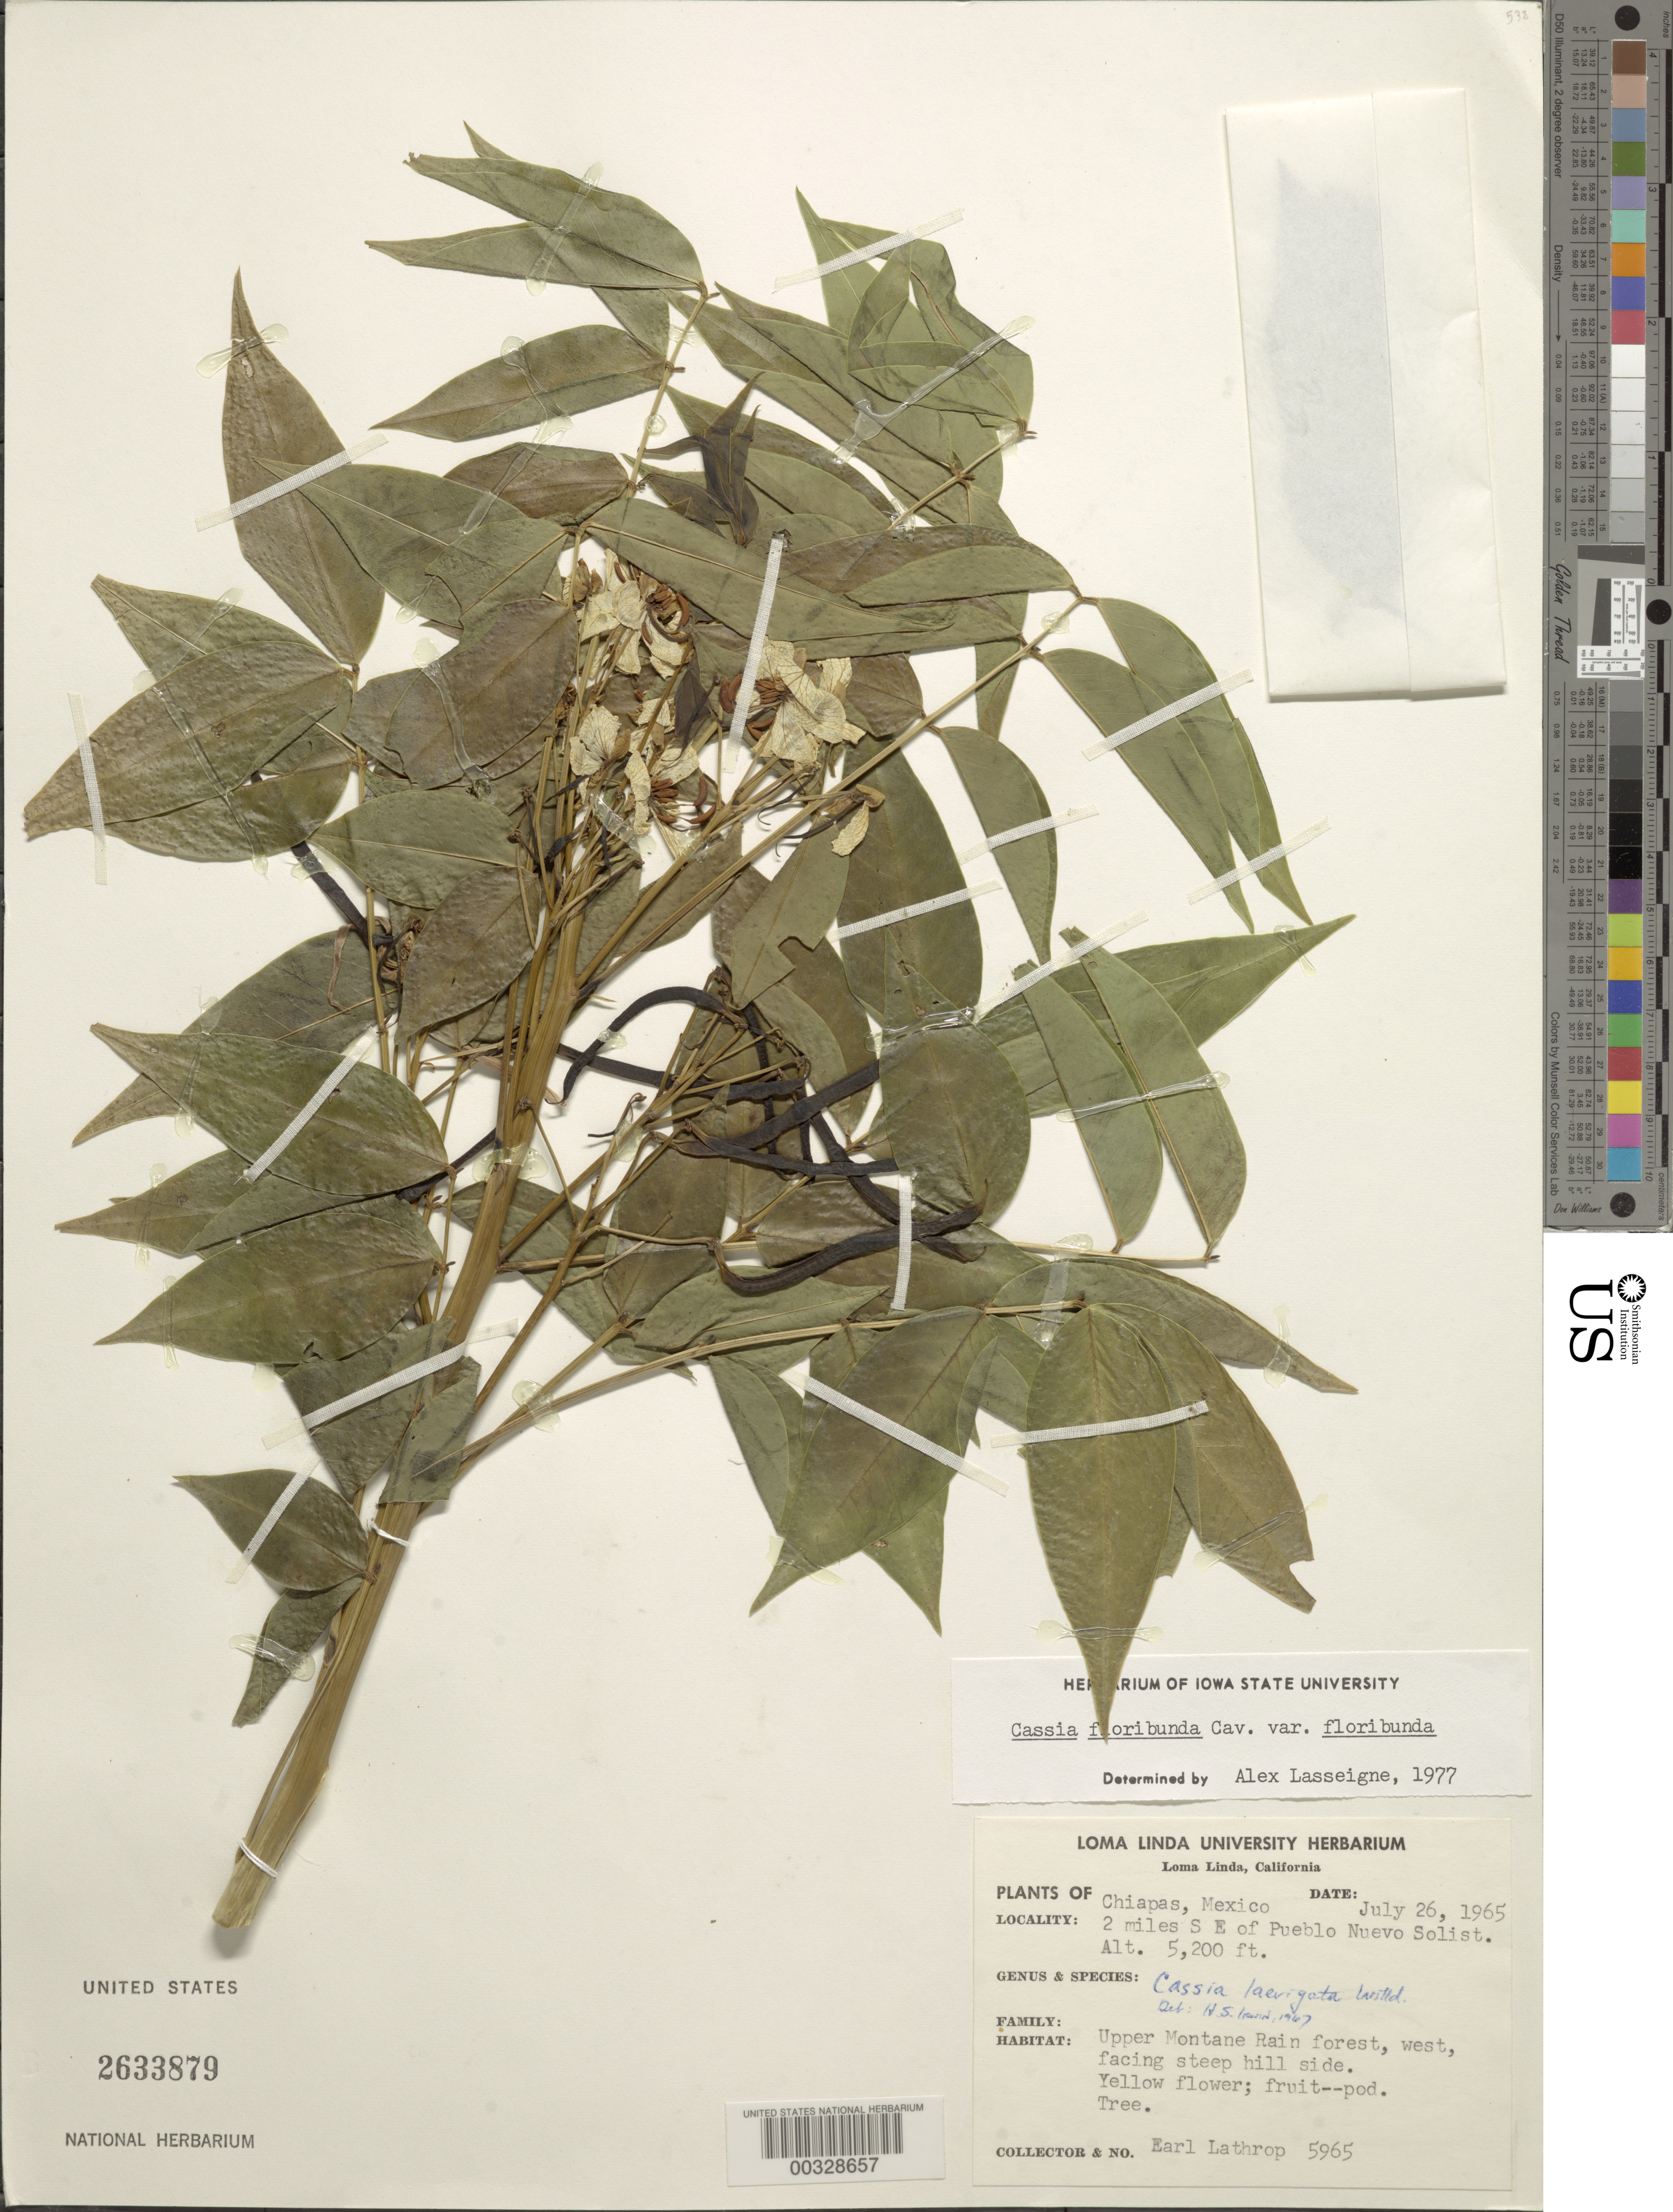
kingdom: Plantae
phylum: Tracheophyta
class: Magnoliopsida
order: Fabales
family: Fabaceae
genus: Senna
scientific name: Senna x floribunda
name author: (Cav.) H.S. Irwin & Barneby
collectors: E. W. Lathrop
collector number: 5965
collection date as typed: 26 Jul 1965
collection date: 1965-07-26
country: Mexico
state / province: Chiapas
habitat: Upper montane rain forest, w facing steep hillside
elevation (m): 1585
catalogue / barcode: US 2633879